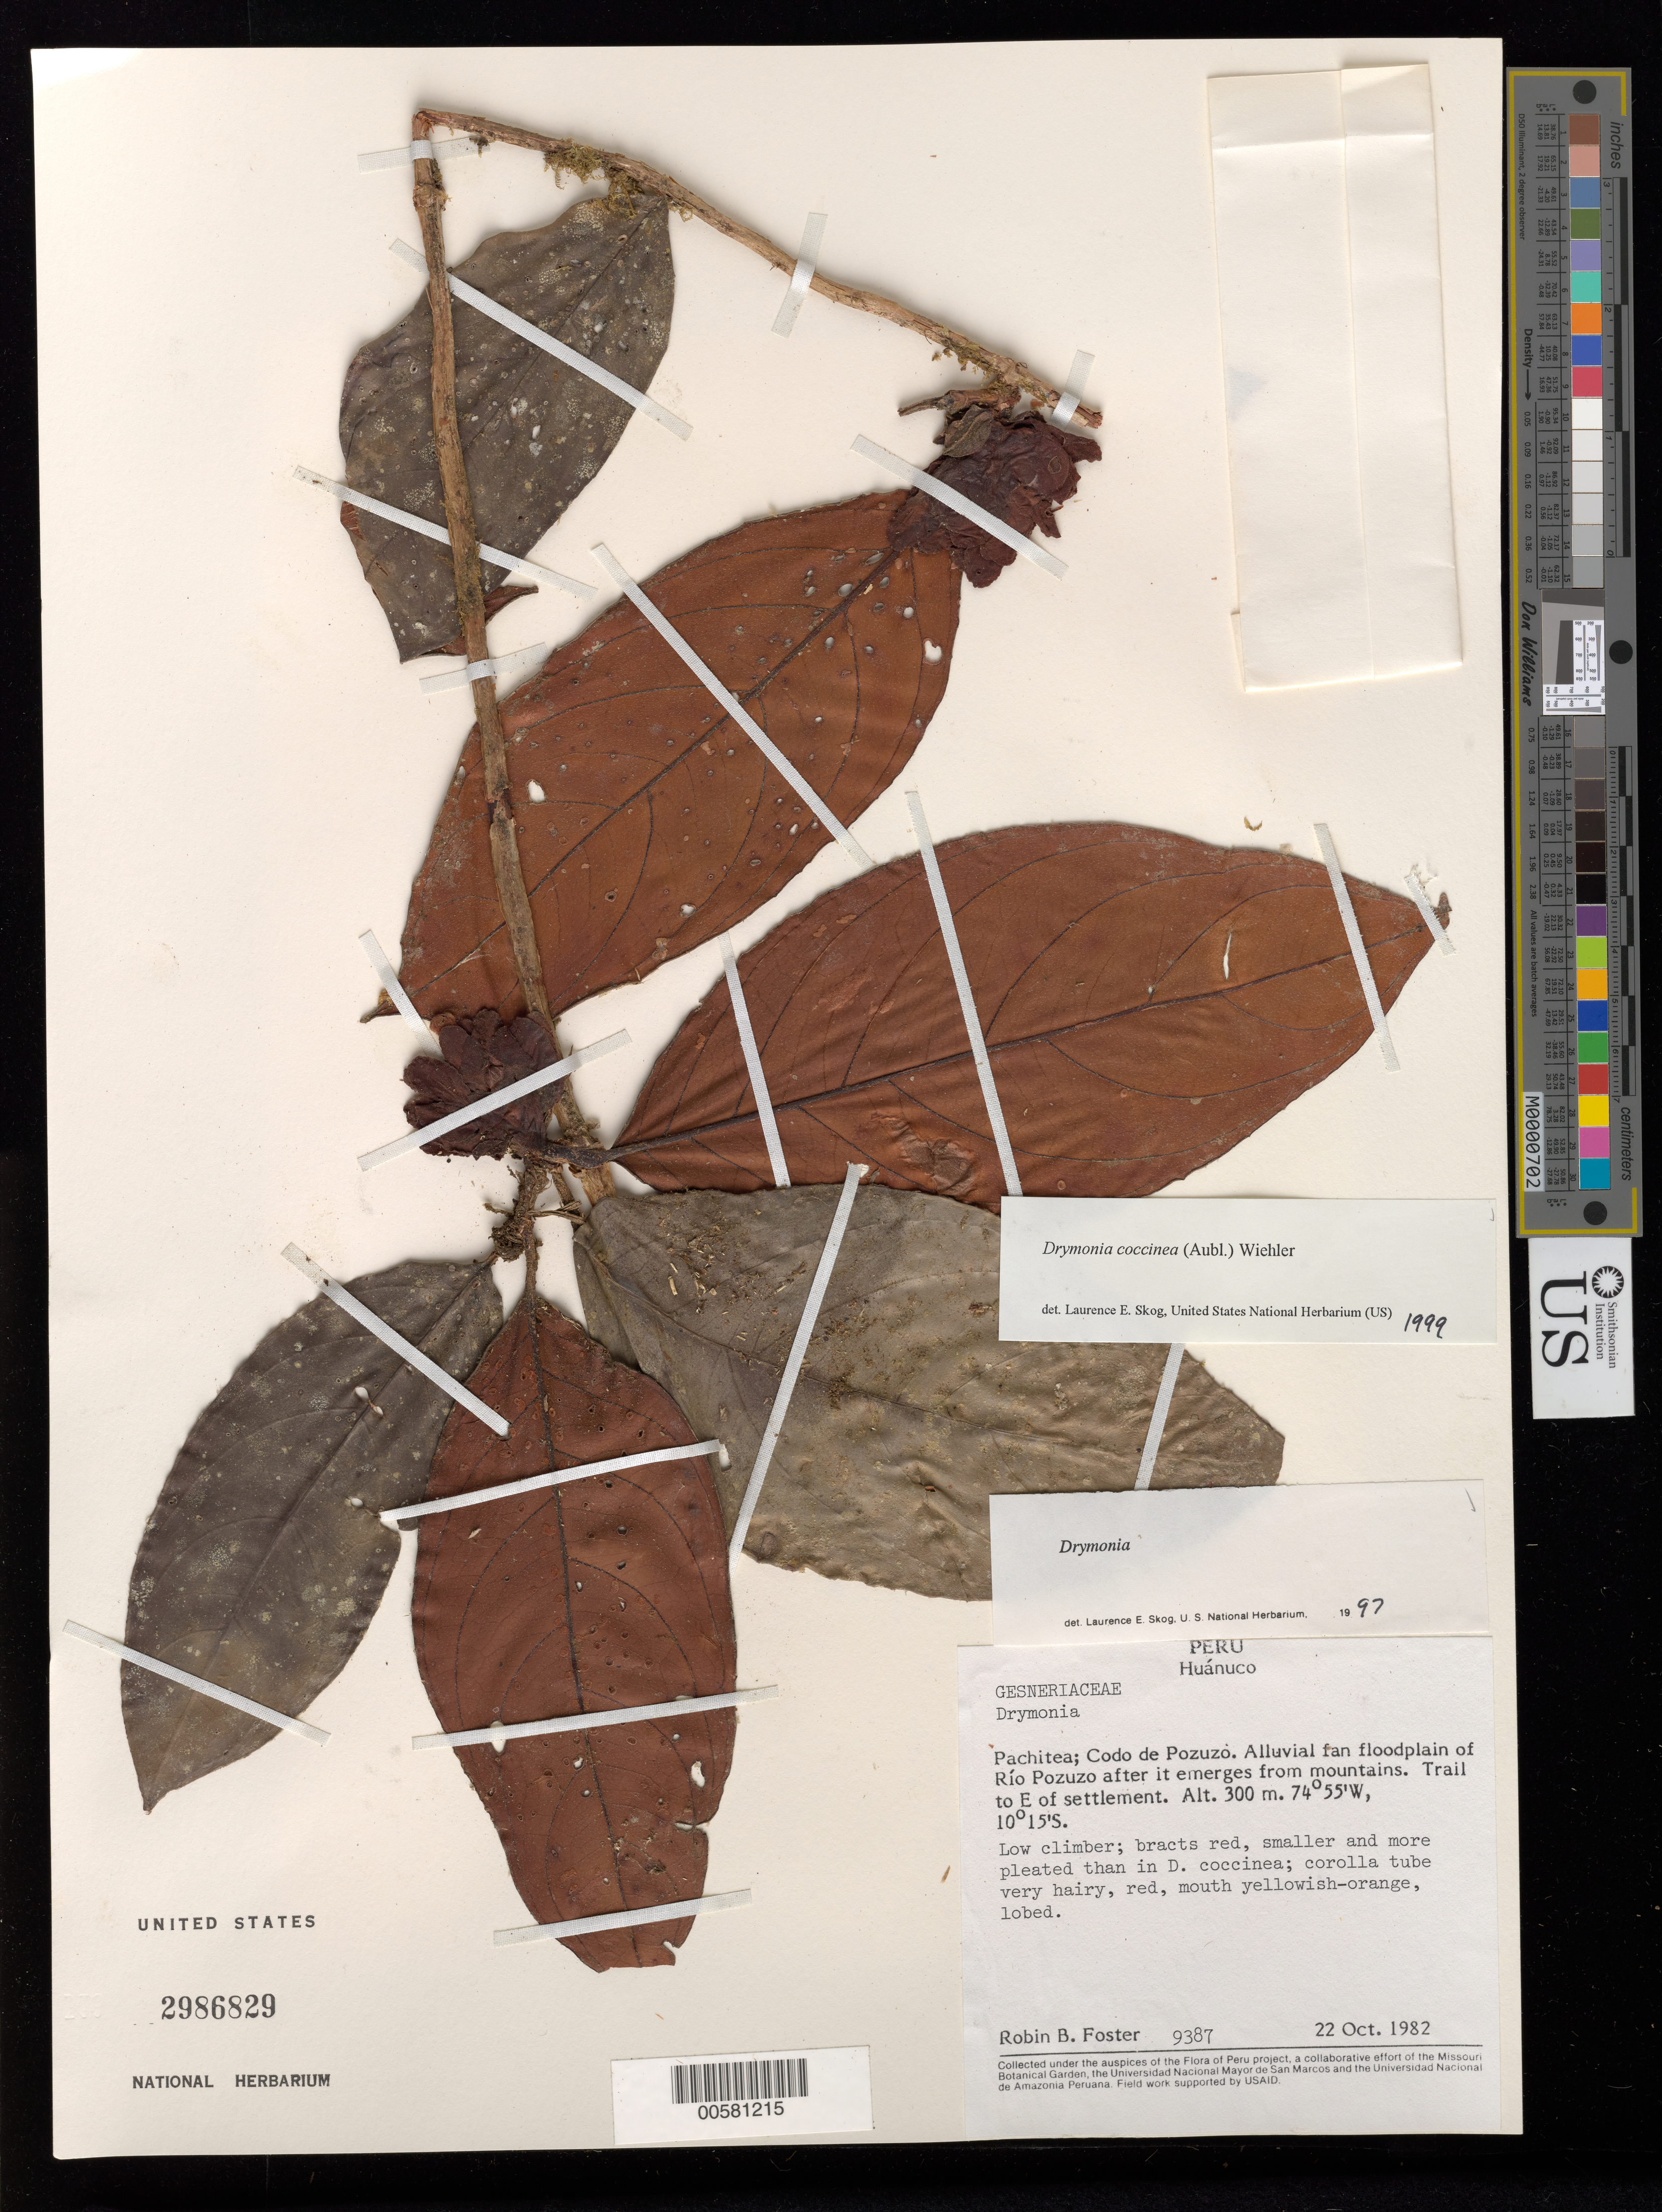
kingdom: Plantae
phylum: Tracheophyta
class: Magnoliopsida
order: Lamiales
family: Gesneriaceae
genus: Drymonia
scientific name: Drymonia coccinea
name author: (Aubl.) Wiehler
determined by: Skog, Laurence E.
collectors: R. B. Foster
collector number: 9387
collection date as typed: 22 Oct 1982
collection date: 1982-10-22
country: Peru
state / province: Huánuco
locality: Prov. Pachitea; Codo de Pozuzo, alluvial fan floodplain of Río Pozuzo after it emerges from mountains, trail to E of settlement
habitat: Alluvial fan floodplain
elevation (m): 300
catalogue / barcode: US 2986829